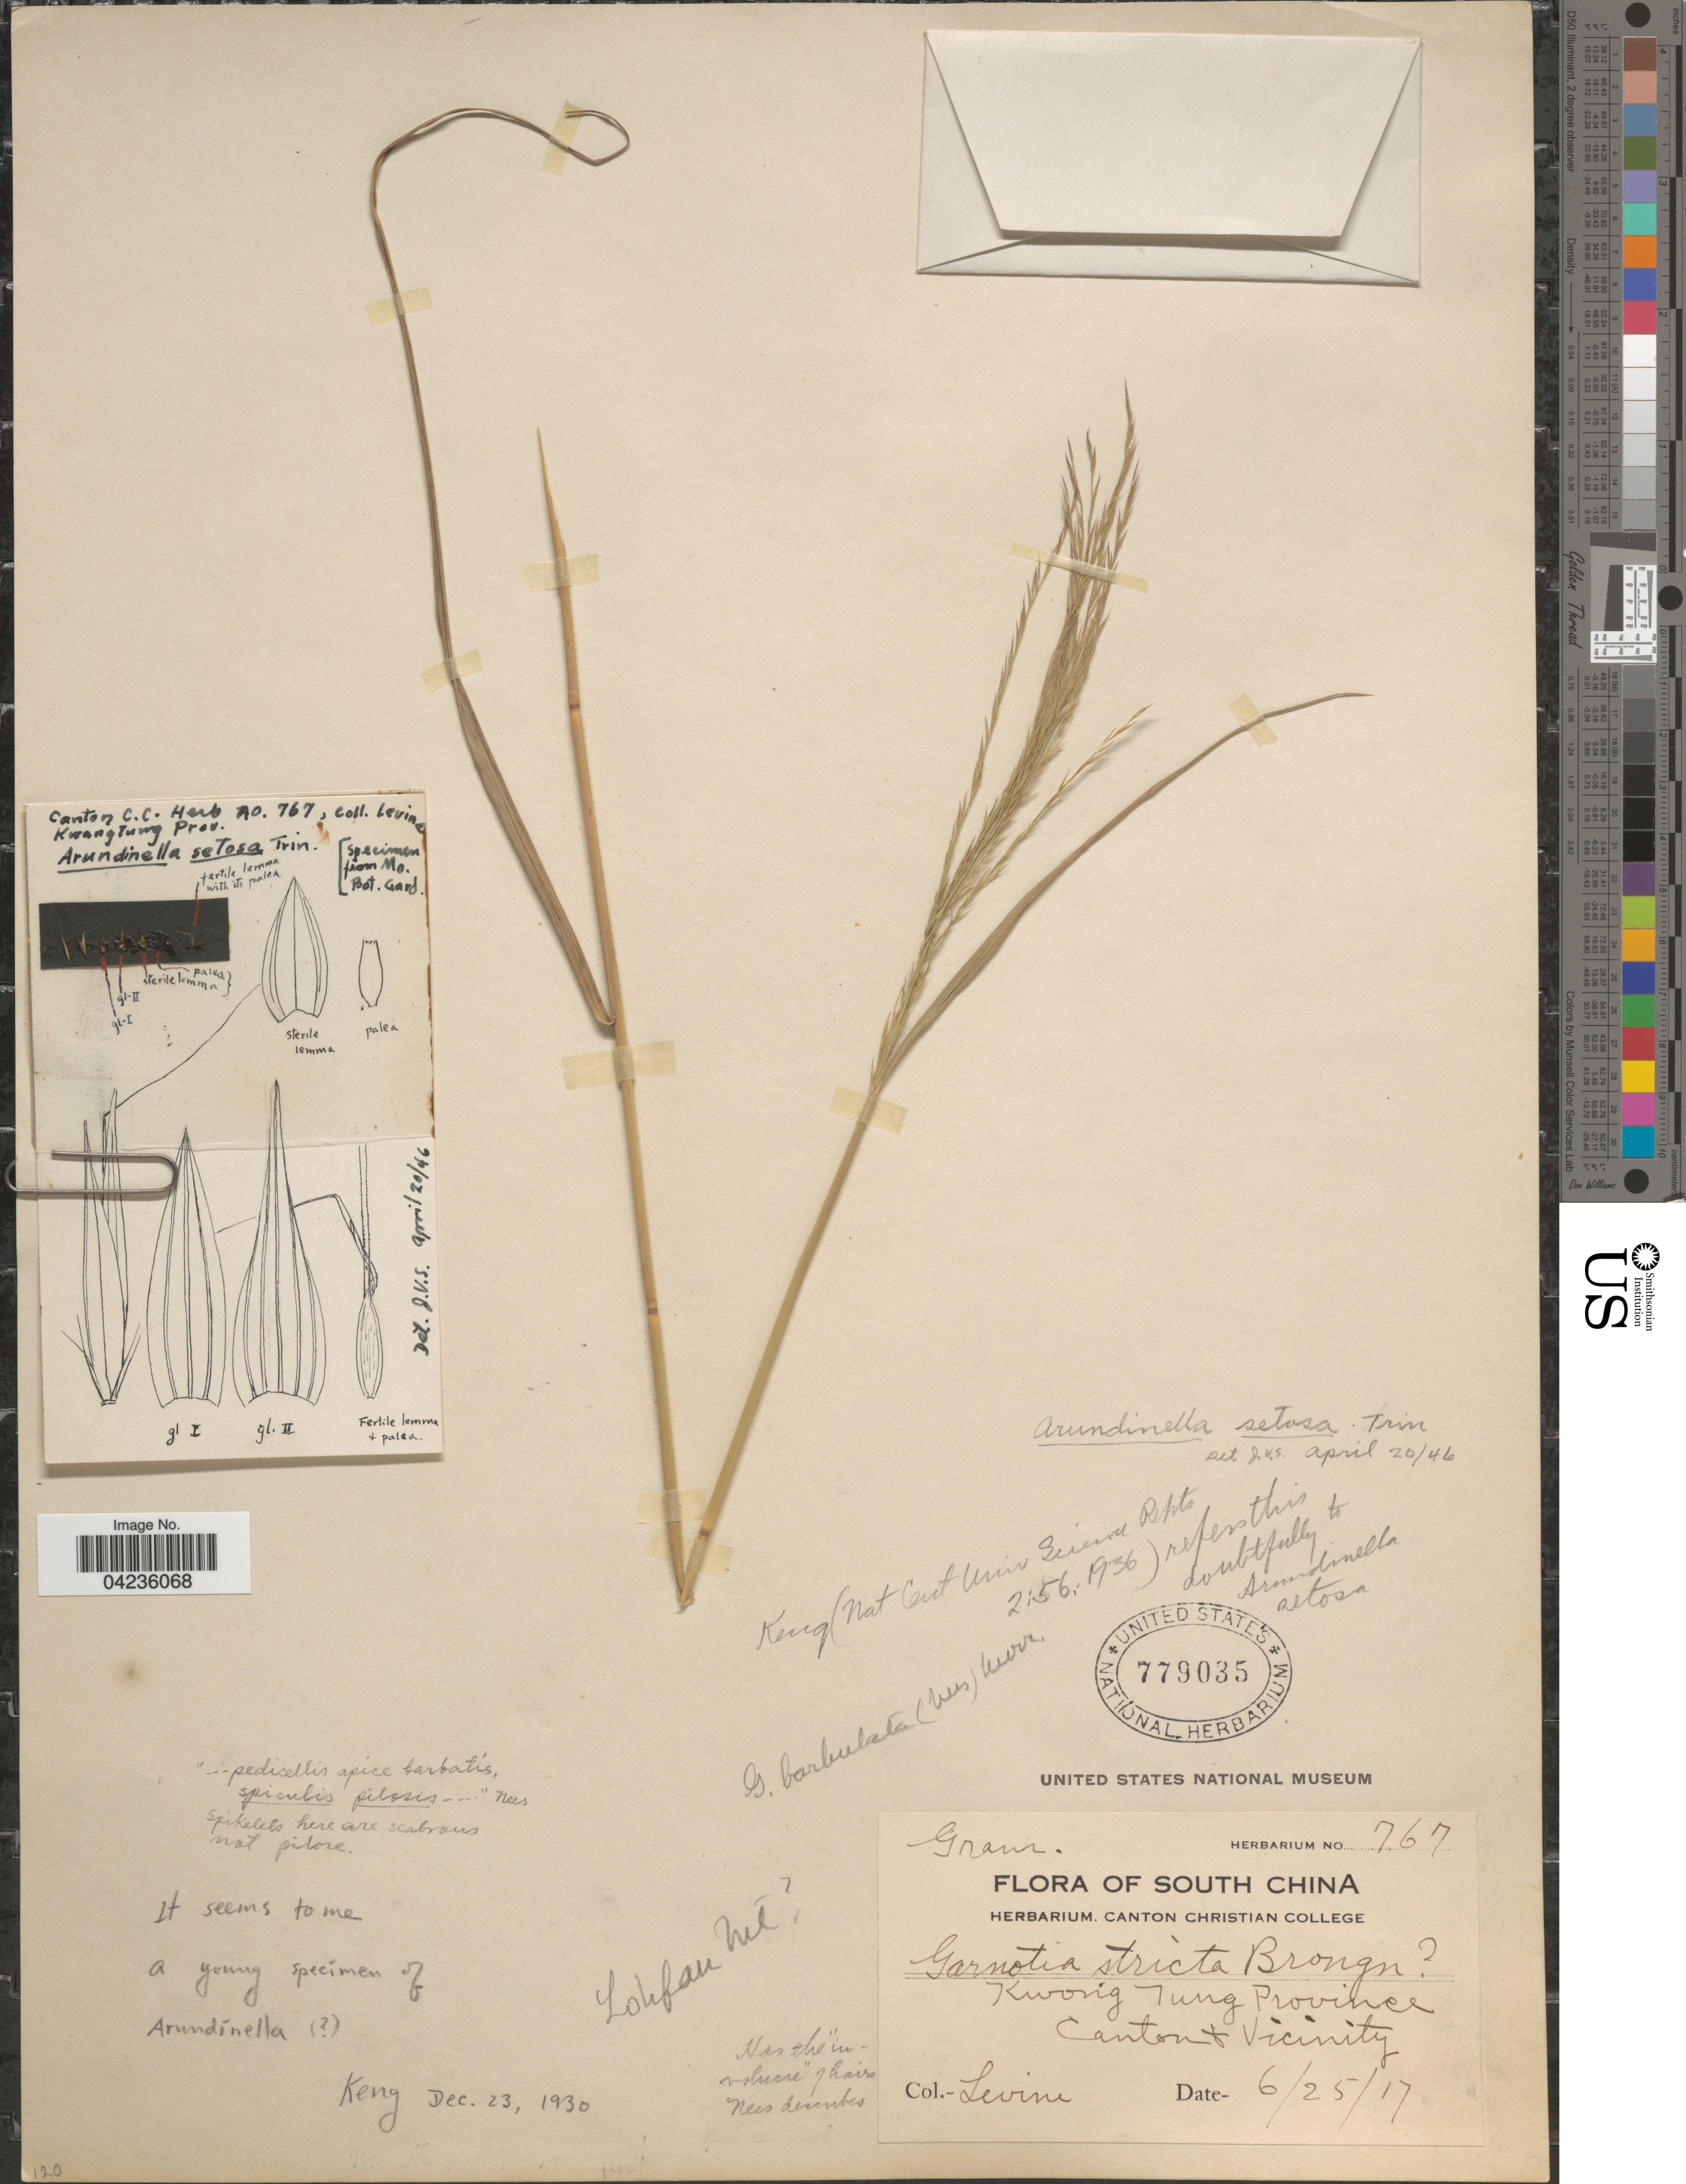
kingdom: Plantae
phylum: Tracheophyta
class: Liliopsida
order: Poales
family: Poaceae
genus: Arundinella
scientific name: Arundinella setosa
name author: Trin.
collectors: -. Levine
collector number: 767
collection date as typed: Transcribed d/m/y: 25/6/17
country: China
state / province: Guangdong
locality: South China. Kwong Tung Province. Canton & Vicinity.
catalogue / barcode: US 779035